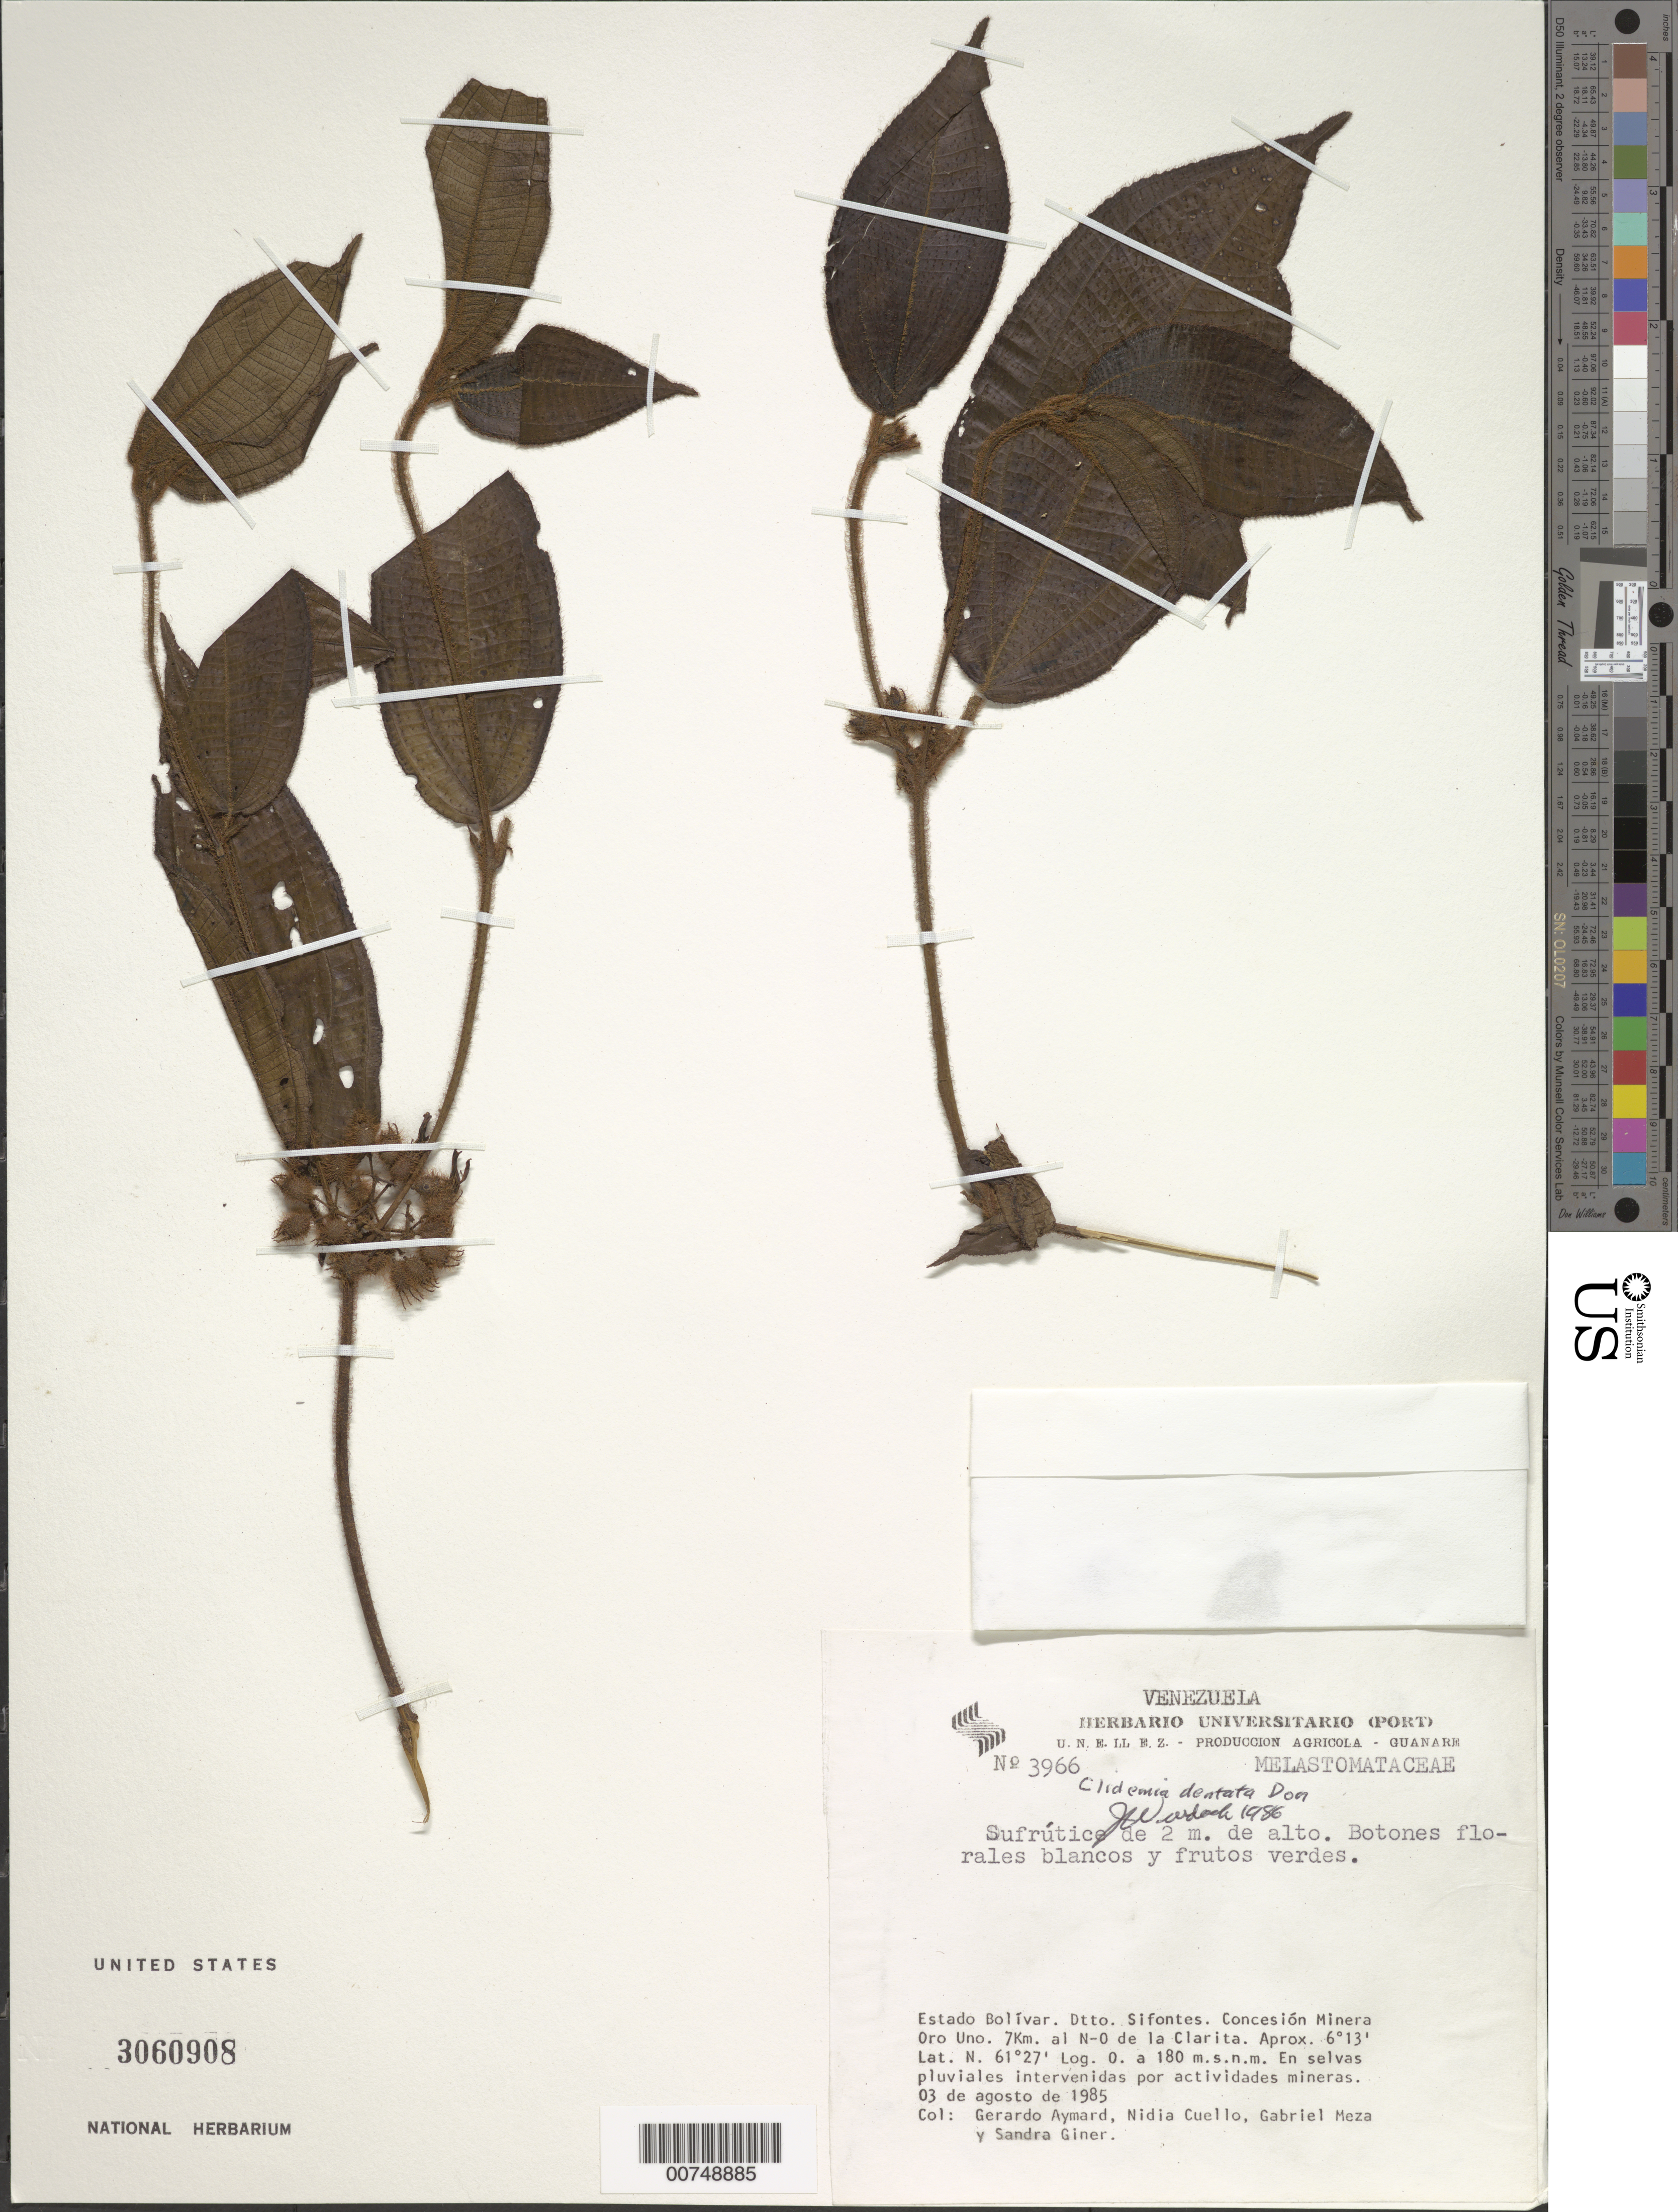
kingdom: Plantae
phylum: Tracheophyta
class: Magnoliopsida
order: Myrtales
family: Melastomataceae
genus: Clidemia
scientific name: Clidemia dentata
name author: D. Don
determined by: Wurdack, John J., (US), US (UNITED STATES)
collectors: G. A. Aymard, N. L. Cuello, G. Meza & S. Giner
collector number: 3966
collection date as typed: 3-Aug-85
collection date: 1985-08-03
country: Venezuela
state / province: Bolívar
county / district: Sifontes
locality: Concesión Minera Oro Uno 7 km NO Clarita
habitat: Rainforest; in mining area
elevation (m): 180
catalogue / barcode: US 3060908